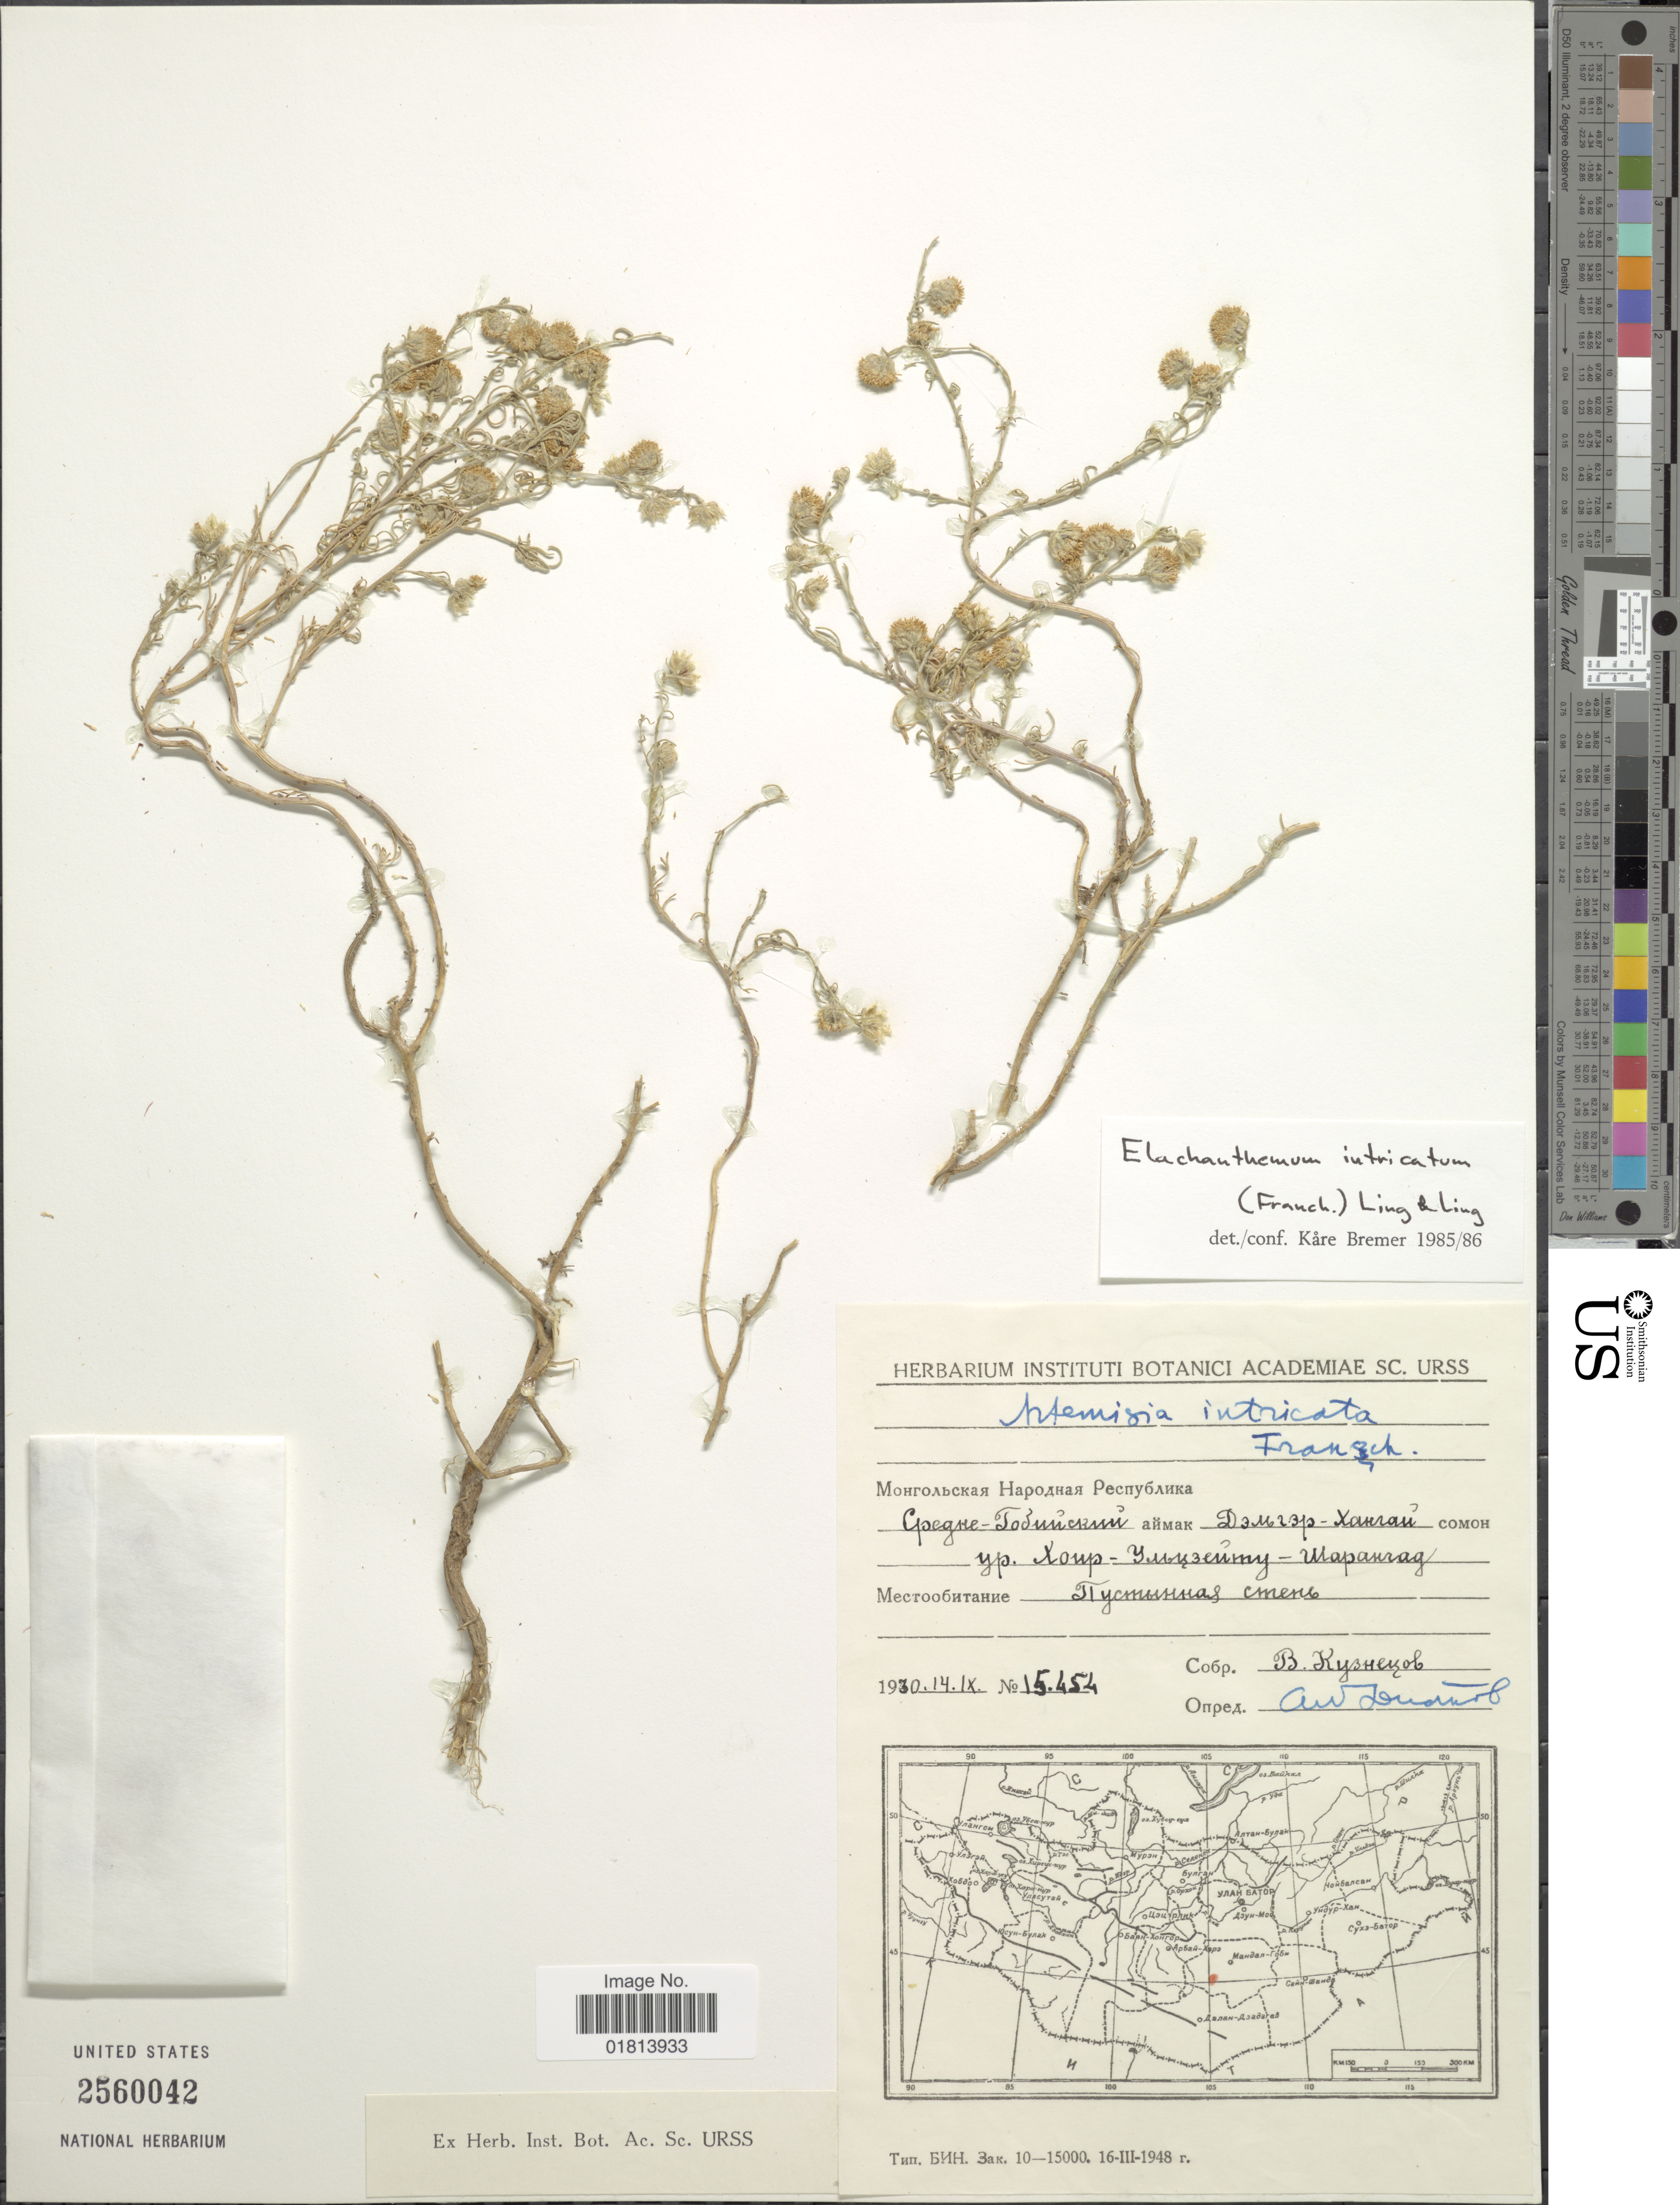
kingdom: Plantae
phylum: Tracheophyta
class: Magnoliopsida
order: Asterales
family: Asteraceae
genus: Elachanthemum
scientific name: Elachanthemum intricatum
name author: (Franch.) Y. Ling & Y.R. Ling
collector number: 15454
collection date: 1930-09-14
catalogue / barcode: US 2560042